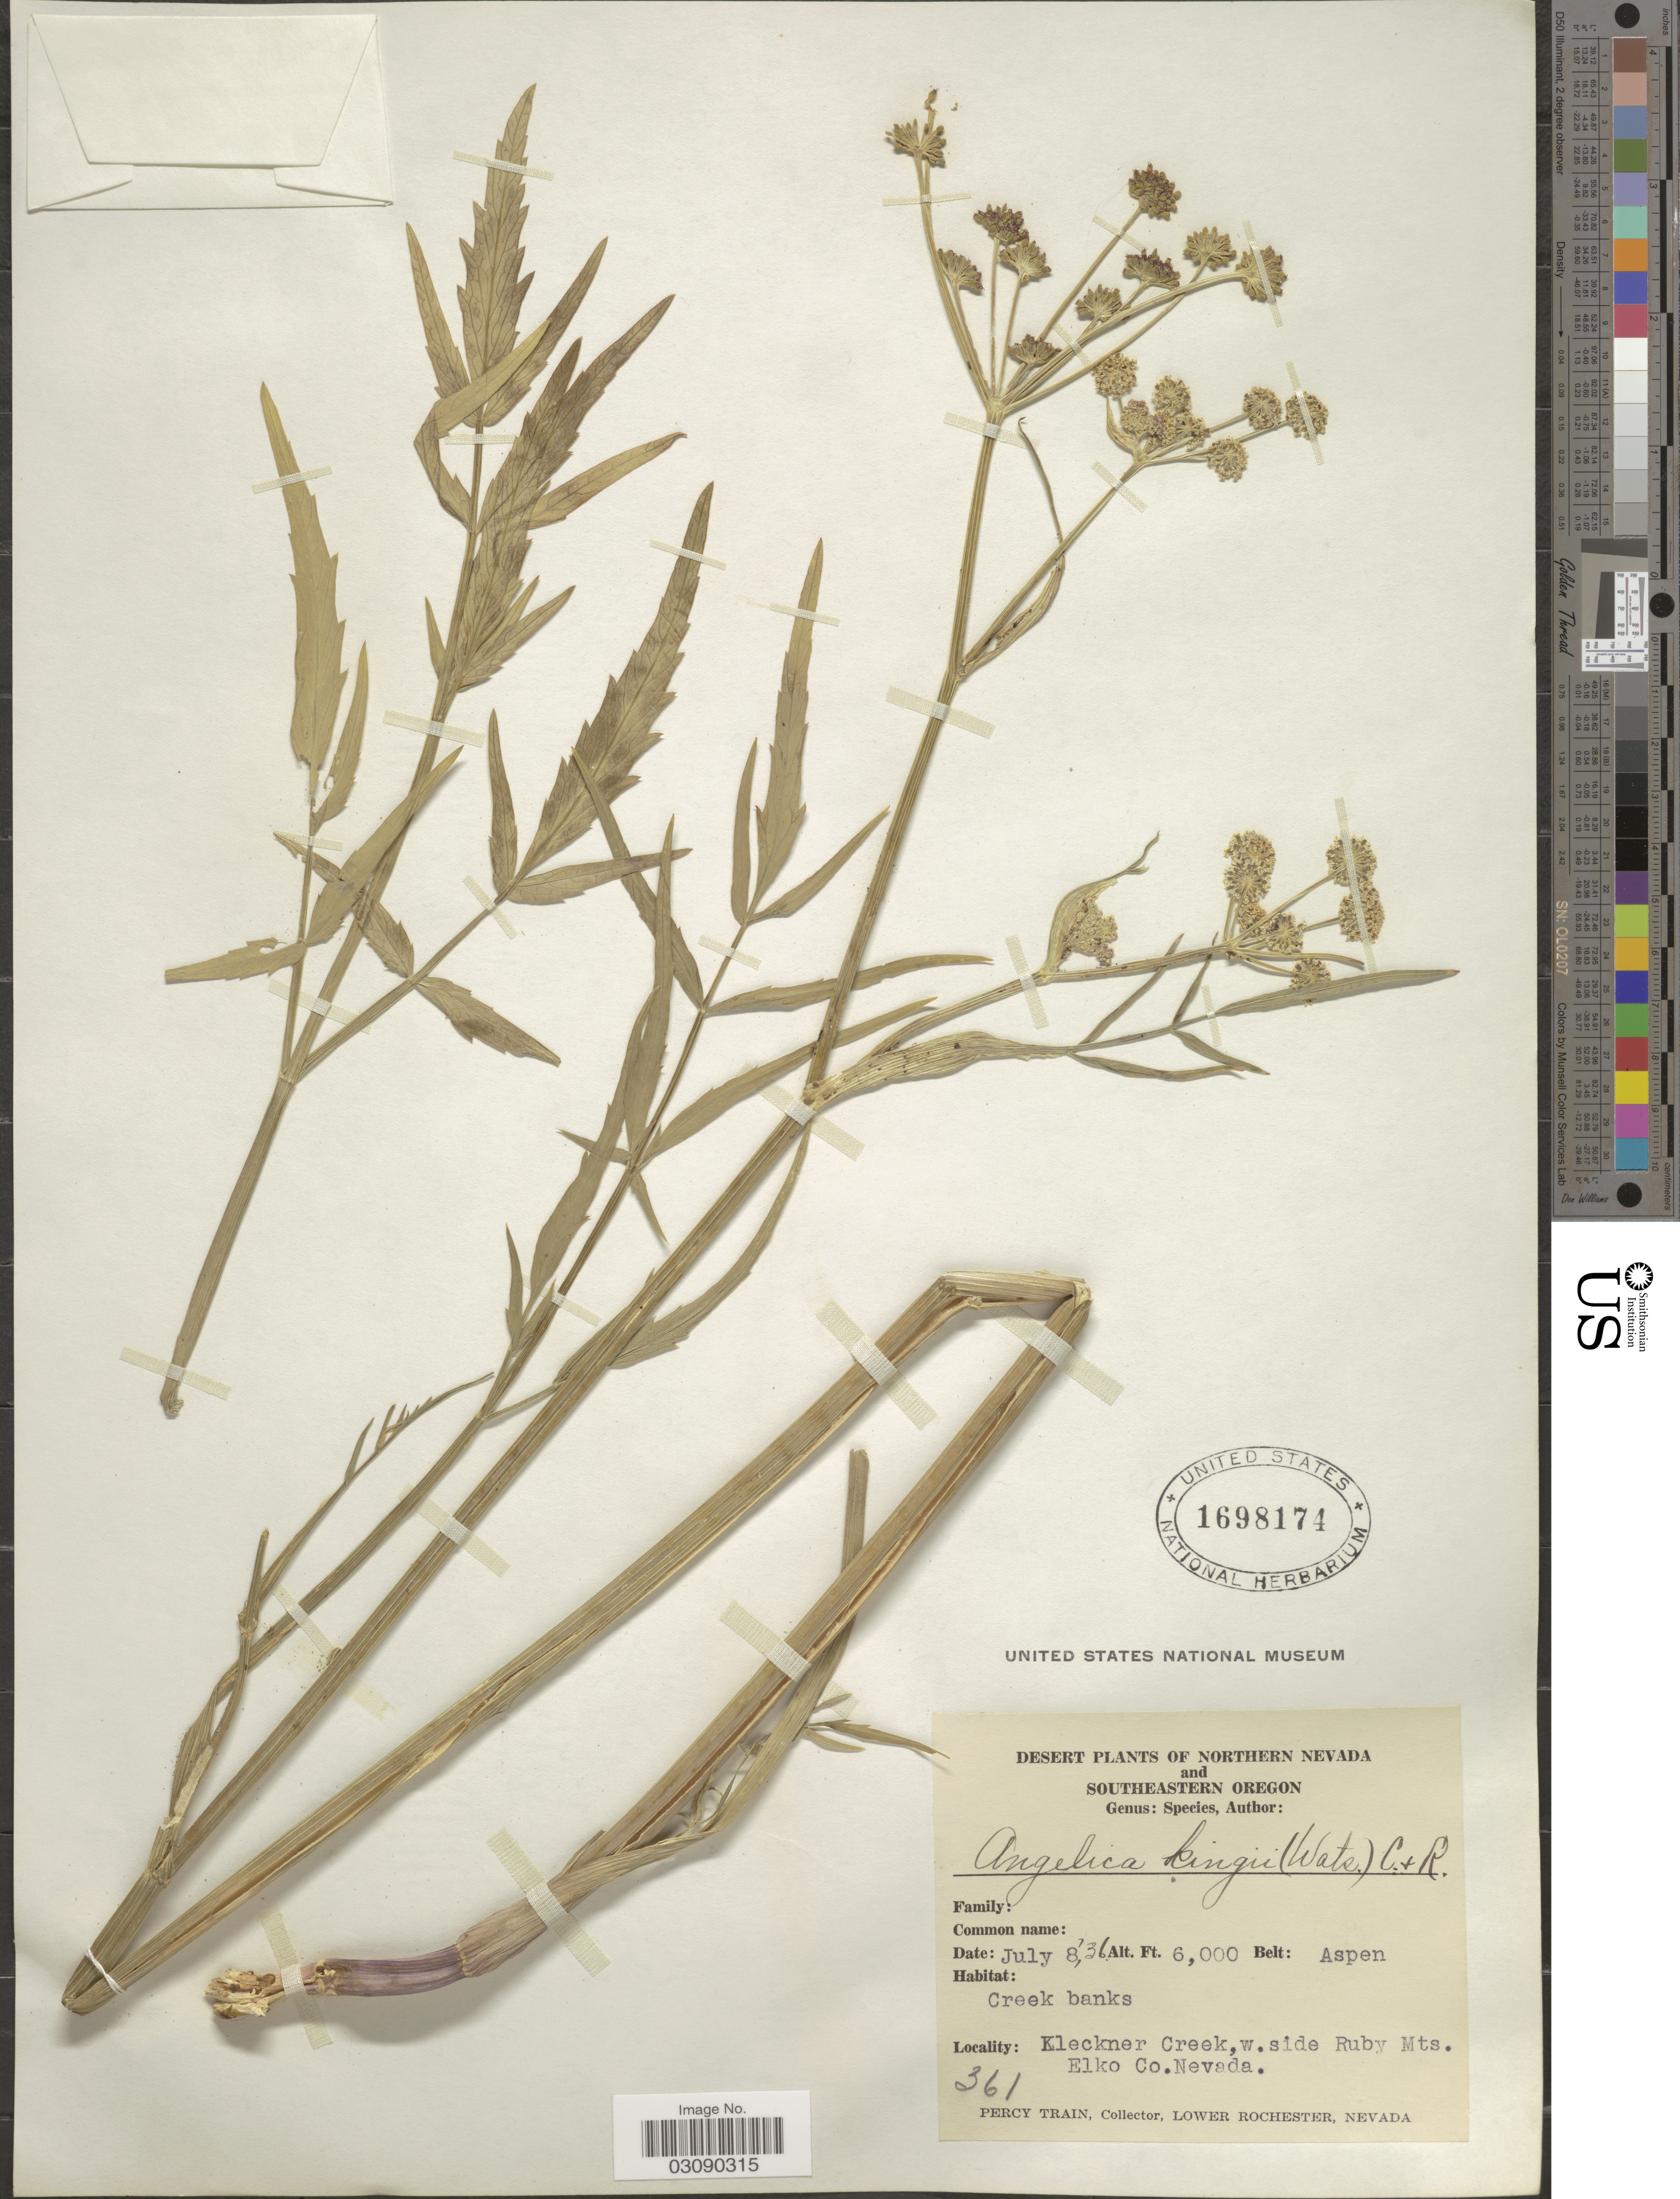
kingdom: Plantae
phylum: Tracheophyta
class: Magnoliopsida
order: Apiales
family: Apiaceae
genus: Angelica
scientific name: Angelica kingii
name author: (S. Watson) J.M. Coult. & Rose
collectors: P. Train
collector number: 361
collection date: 1936-07-08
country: United States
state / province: Nevada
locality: Northern Nevada, Kleckner Creek, w. side Ruby Mts., Elko Co.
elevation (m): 1829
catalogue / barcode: US 1698174